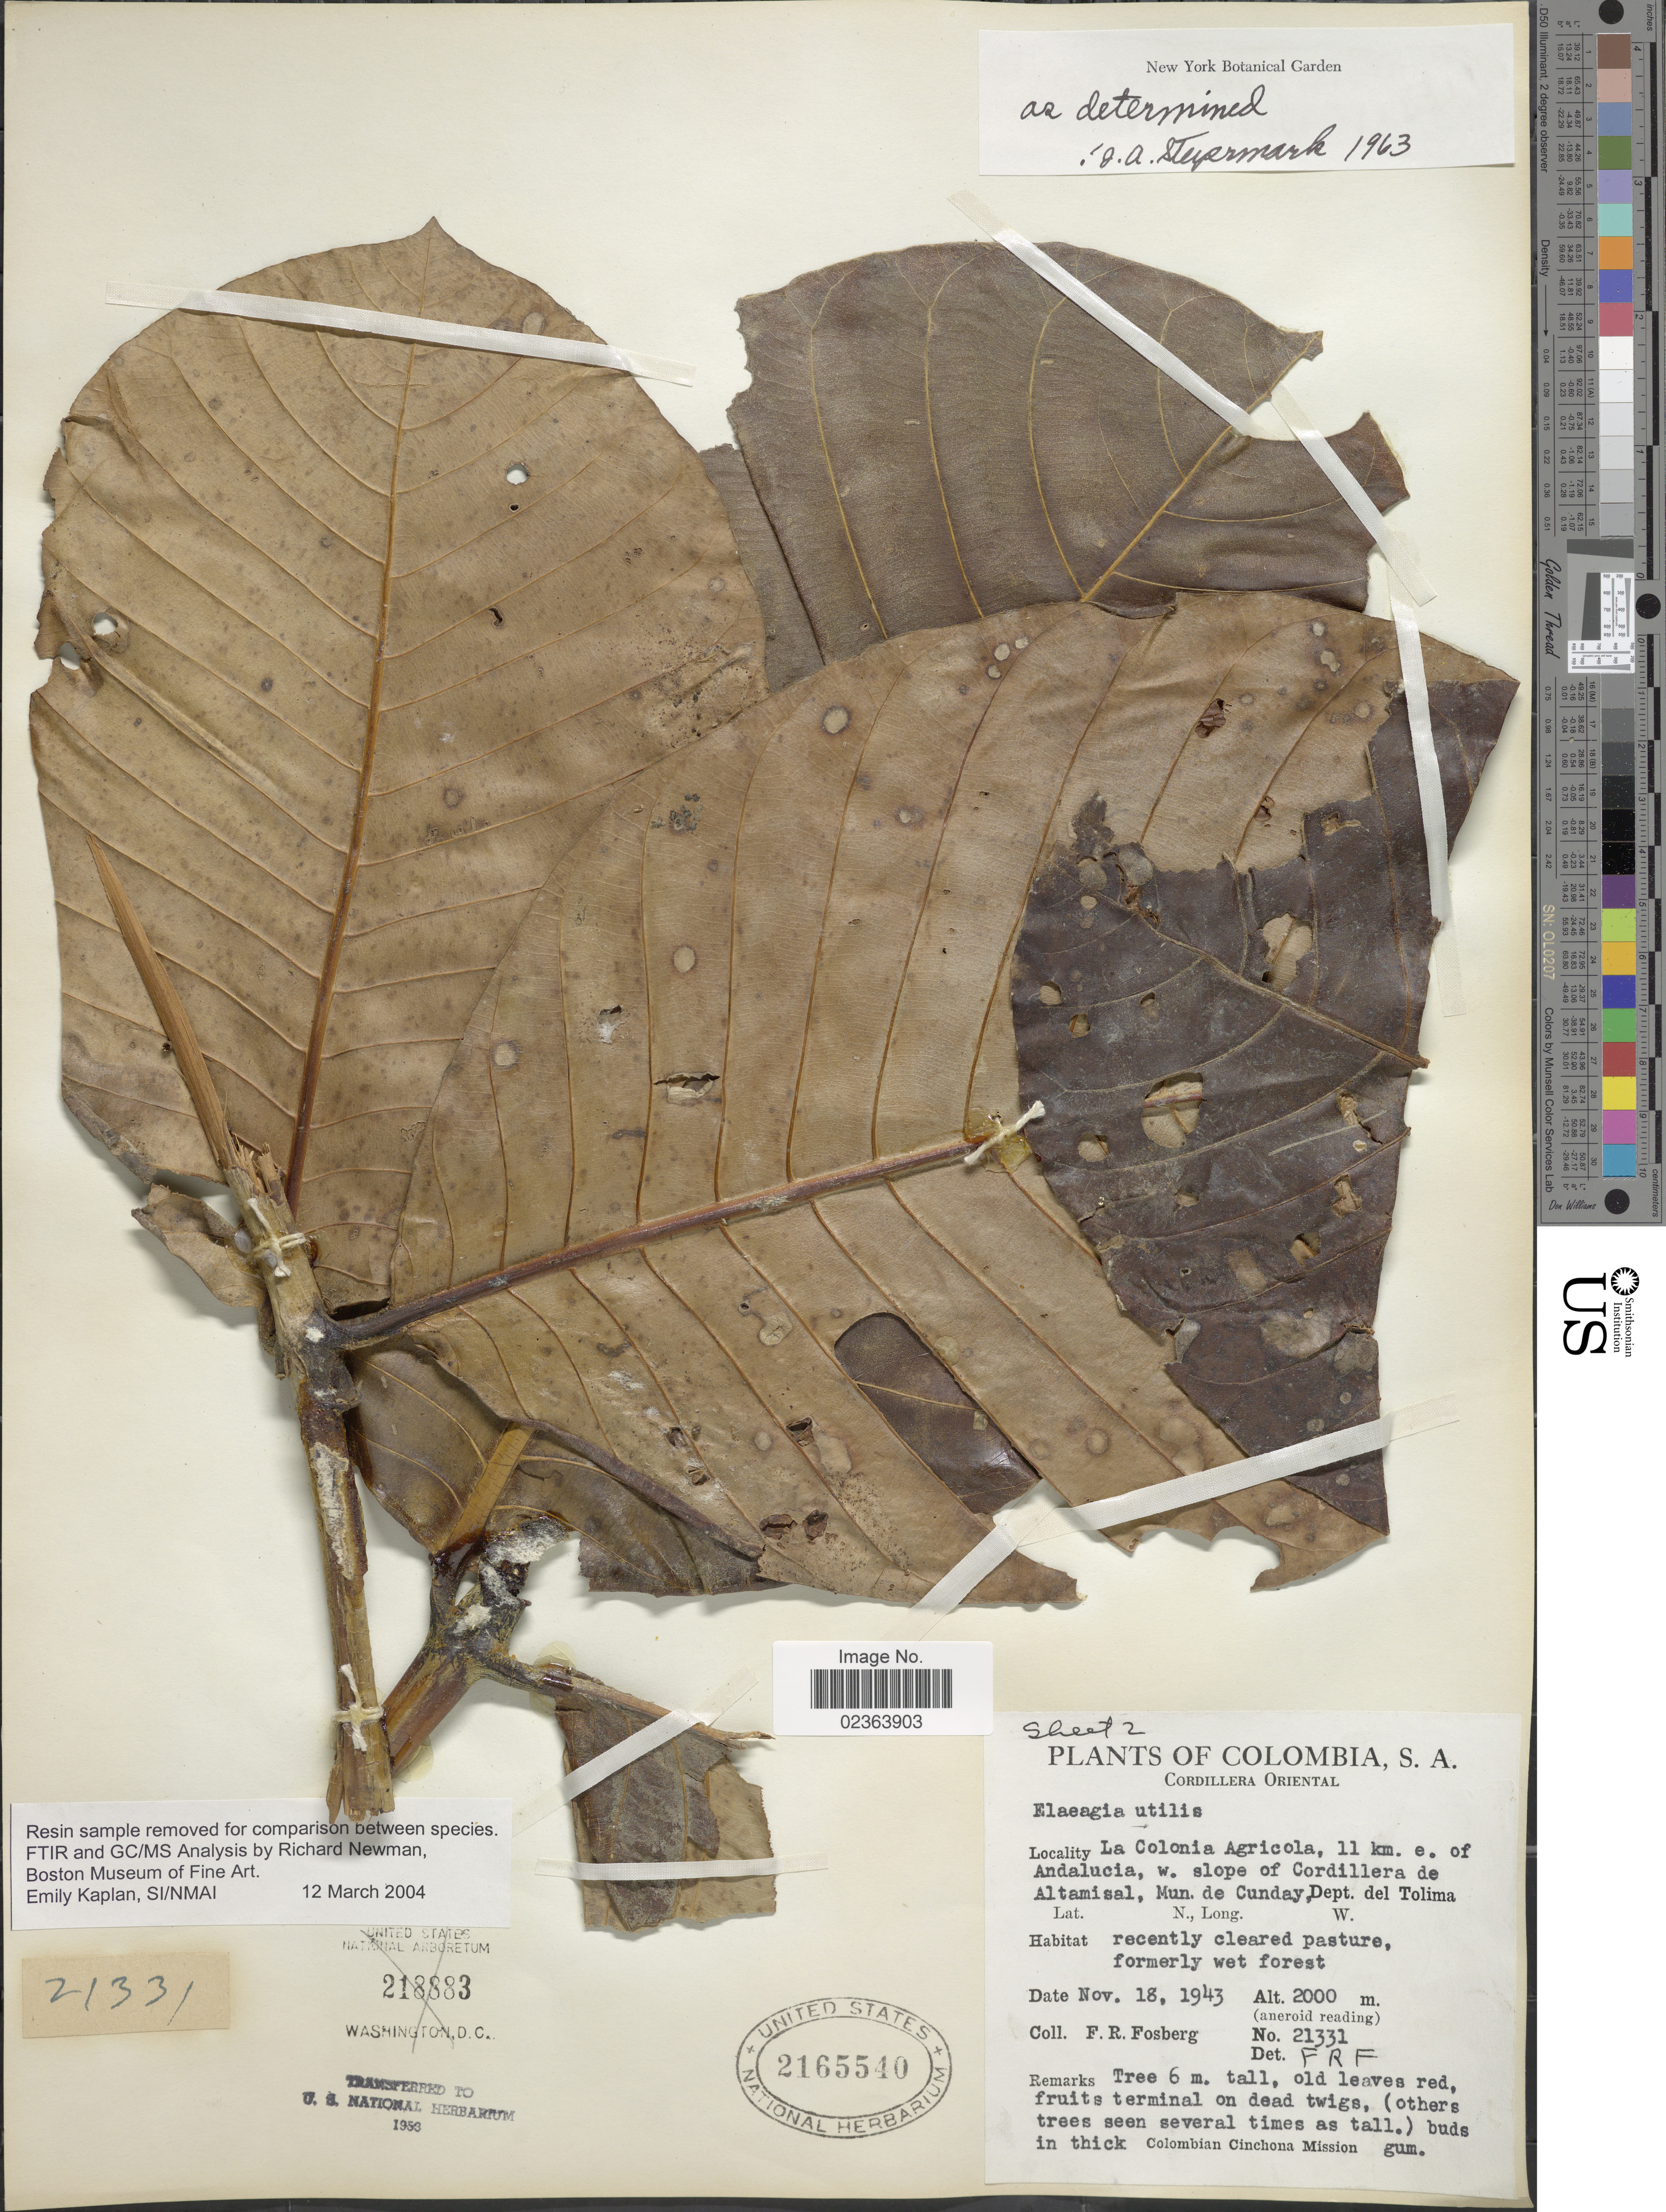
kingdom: Plantae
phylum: Tracheophyta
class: Magnoliopsida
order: Gentianales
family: Rubiaceae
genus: Elaeagia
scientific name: Elaeagia utilis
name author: (Goudot) Wedd.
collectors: F. R. Fosberg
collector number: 21331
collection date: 1943-11-18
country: Colombia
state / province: Tolima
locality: La Colonia Agricola, 11 km e. of Andalucia, w. slope of Cordillera de Altamisal, Mun. de Cunday, Dept. del Tolima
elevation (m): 2000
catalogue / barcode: US 2165540